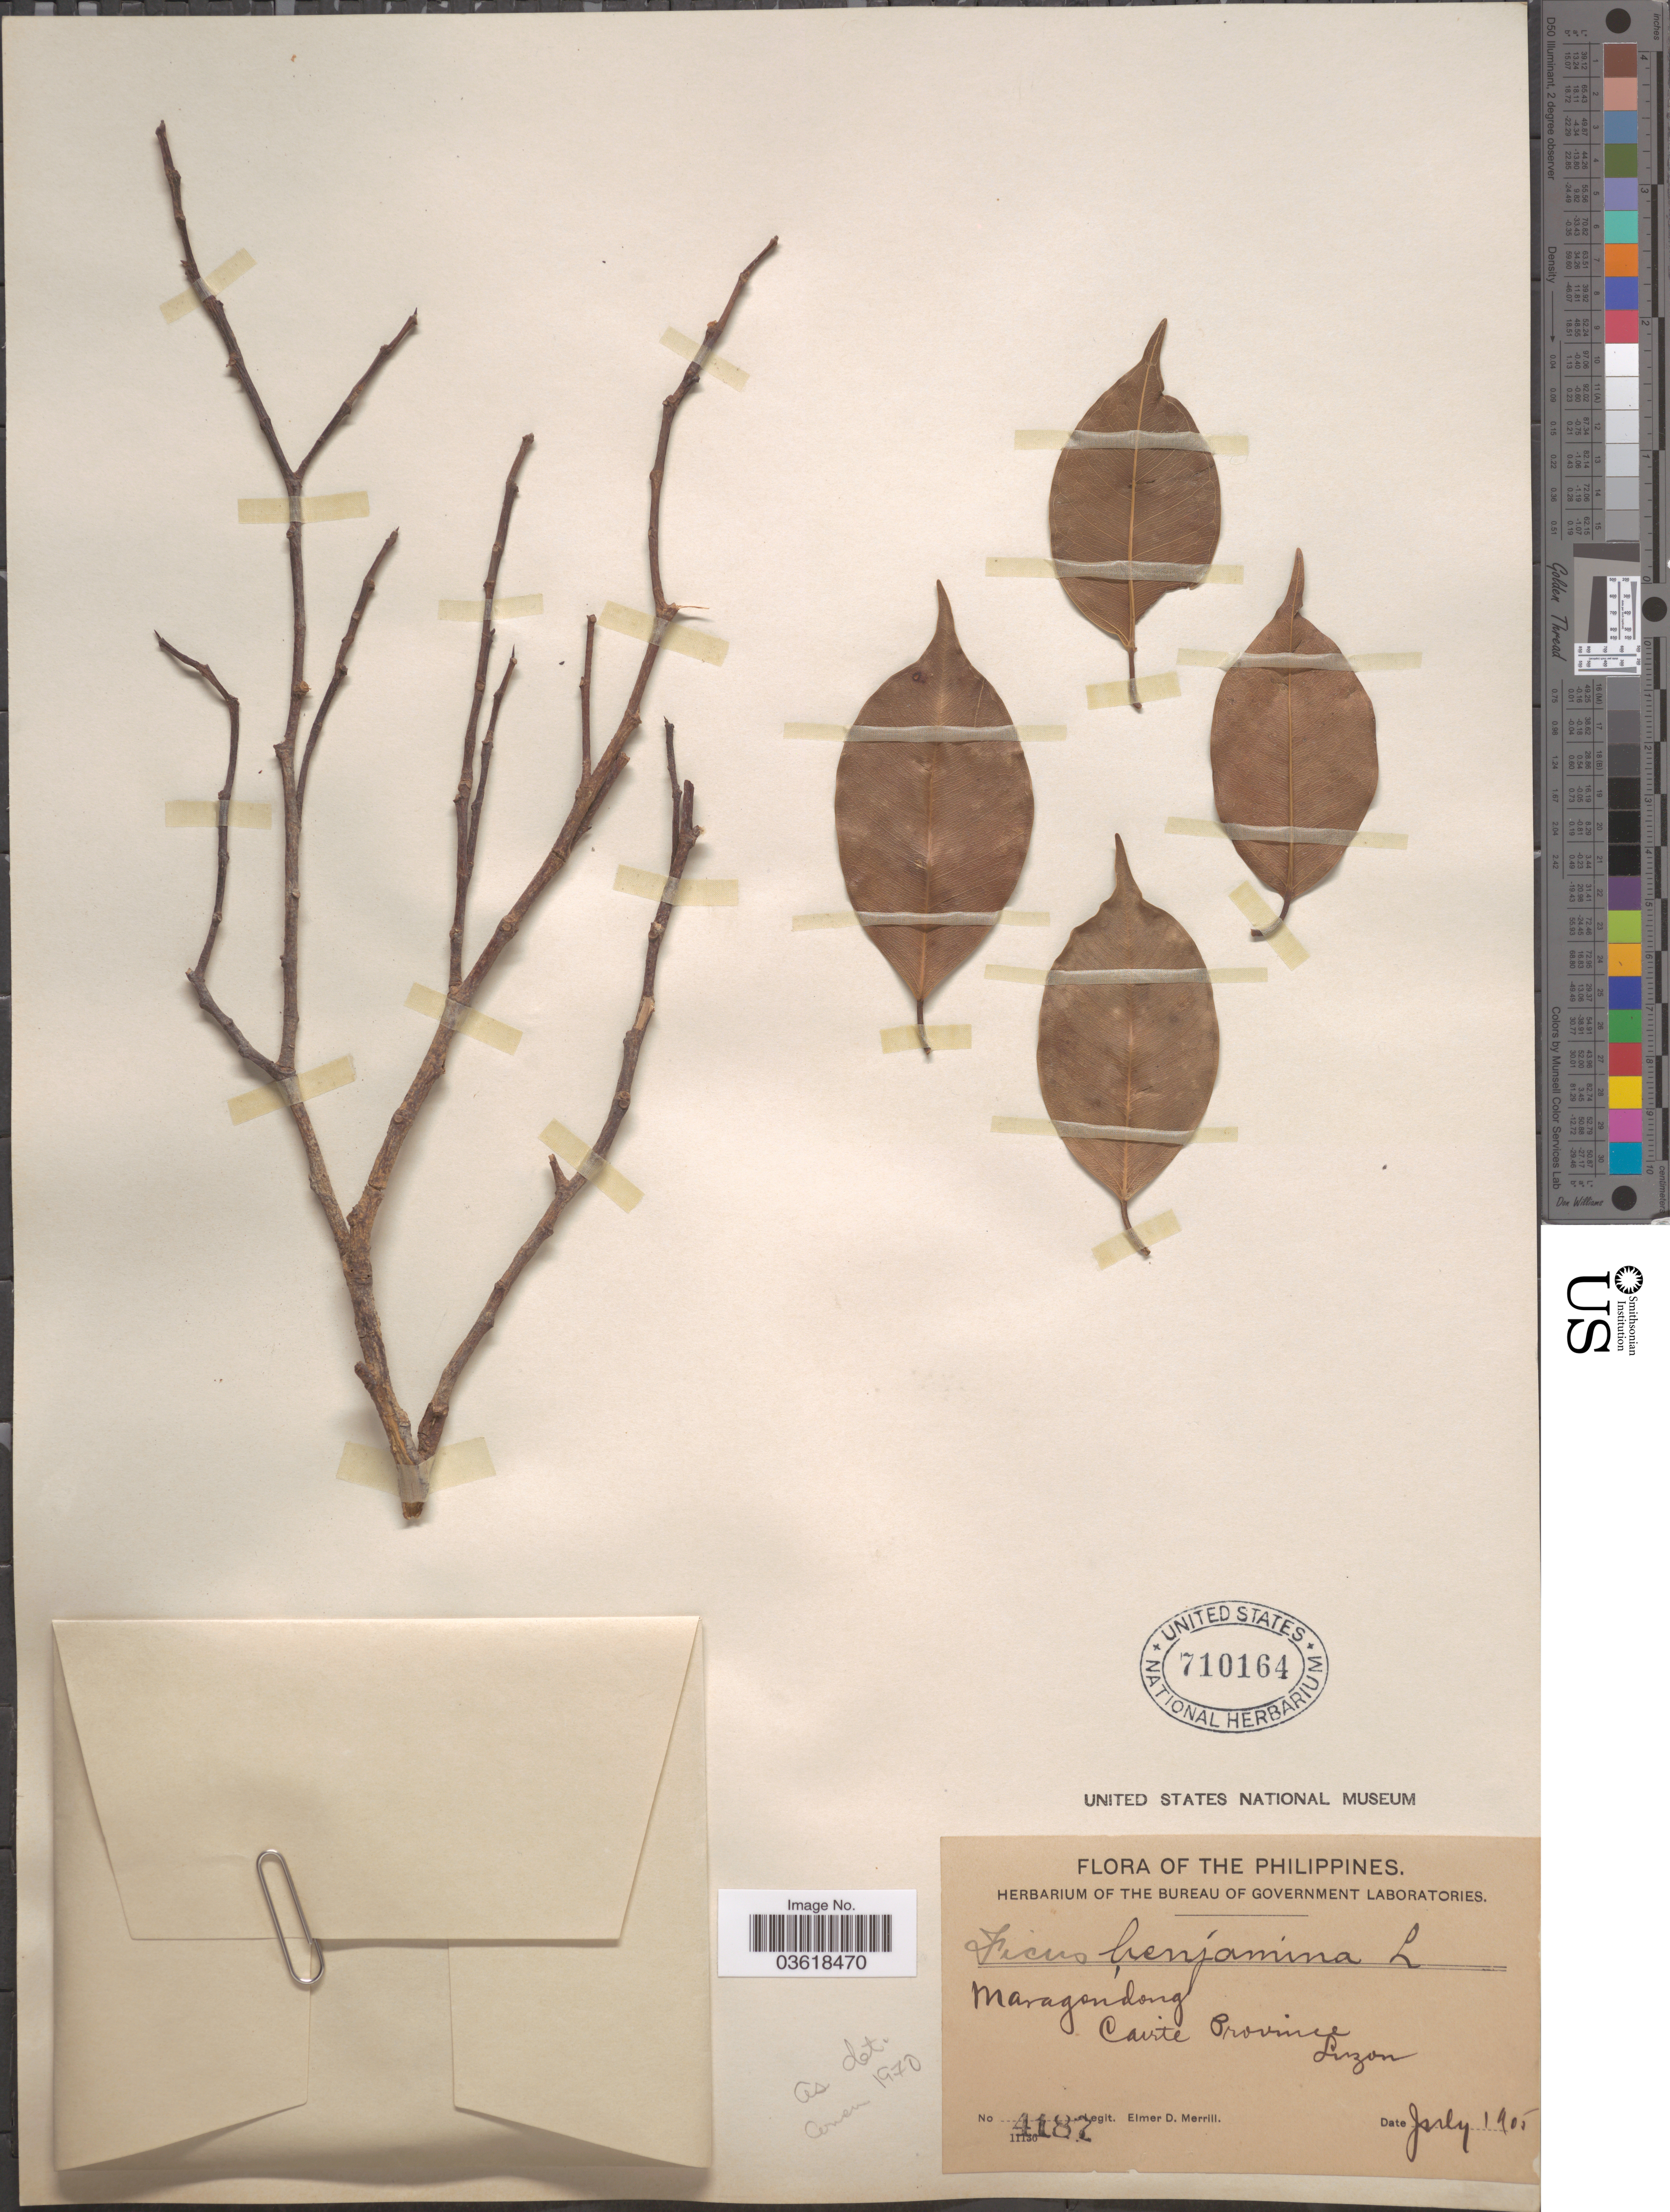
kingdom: Plantae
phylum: Tracheophyta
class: Magnoliopsida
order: Rosales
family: Moraceae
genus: Ficus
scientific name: Ficus benjamina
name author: L.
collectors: E. D. Merrill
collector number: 4187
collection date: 1905-07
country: Philippines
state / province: Eastern Visayas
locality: Maragondong. Cavite Province. Luzon.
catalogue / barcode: US 710164